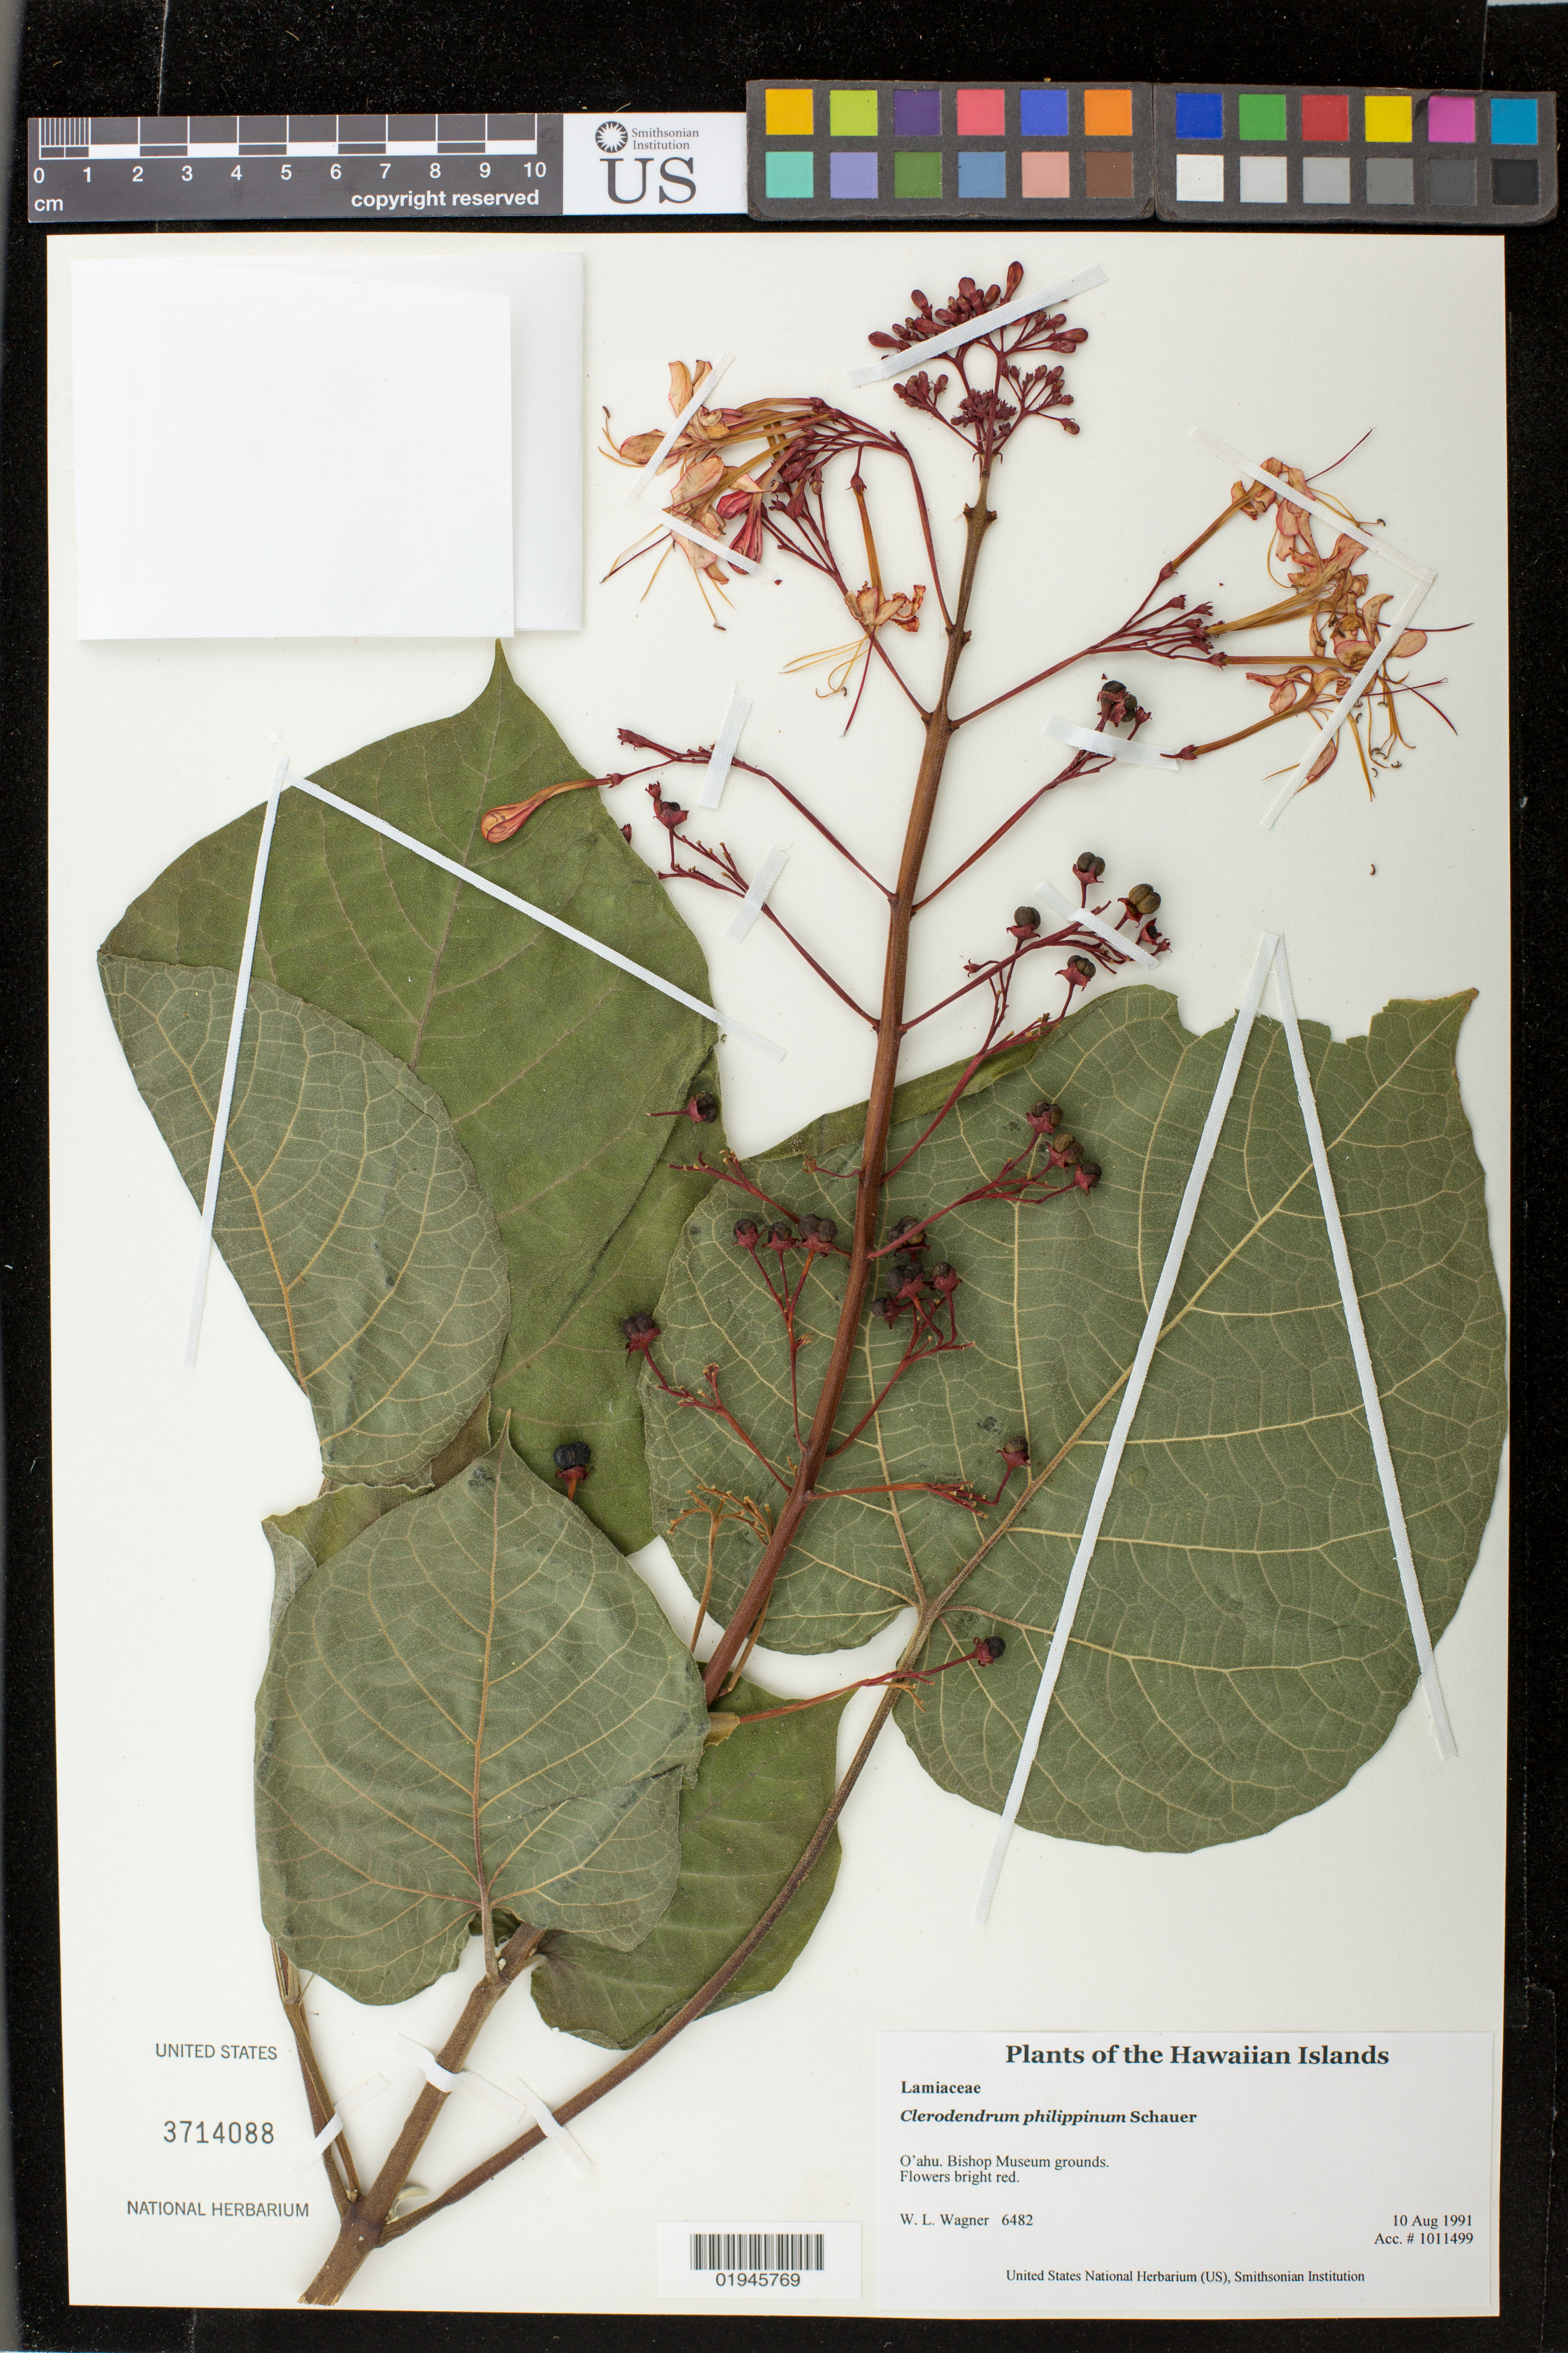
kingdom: Plantae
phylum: Tracheophyta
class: Magnoliopsida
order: Lamiales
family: Lamiaceae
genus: Clerodendrum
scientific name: Clerodendrum philippinum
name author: Schauer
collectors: W. L. Wagner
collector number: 6482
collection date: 1991-08-10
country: United States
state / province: Hawaii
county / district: Honolulu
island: Oahu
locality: Bishop Museum grounds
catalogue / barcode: US 3714088